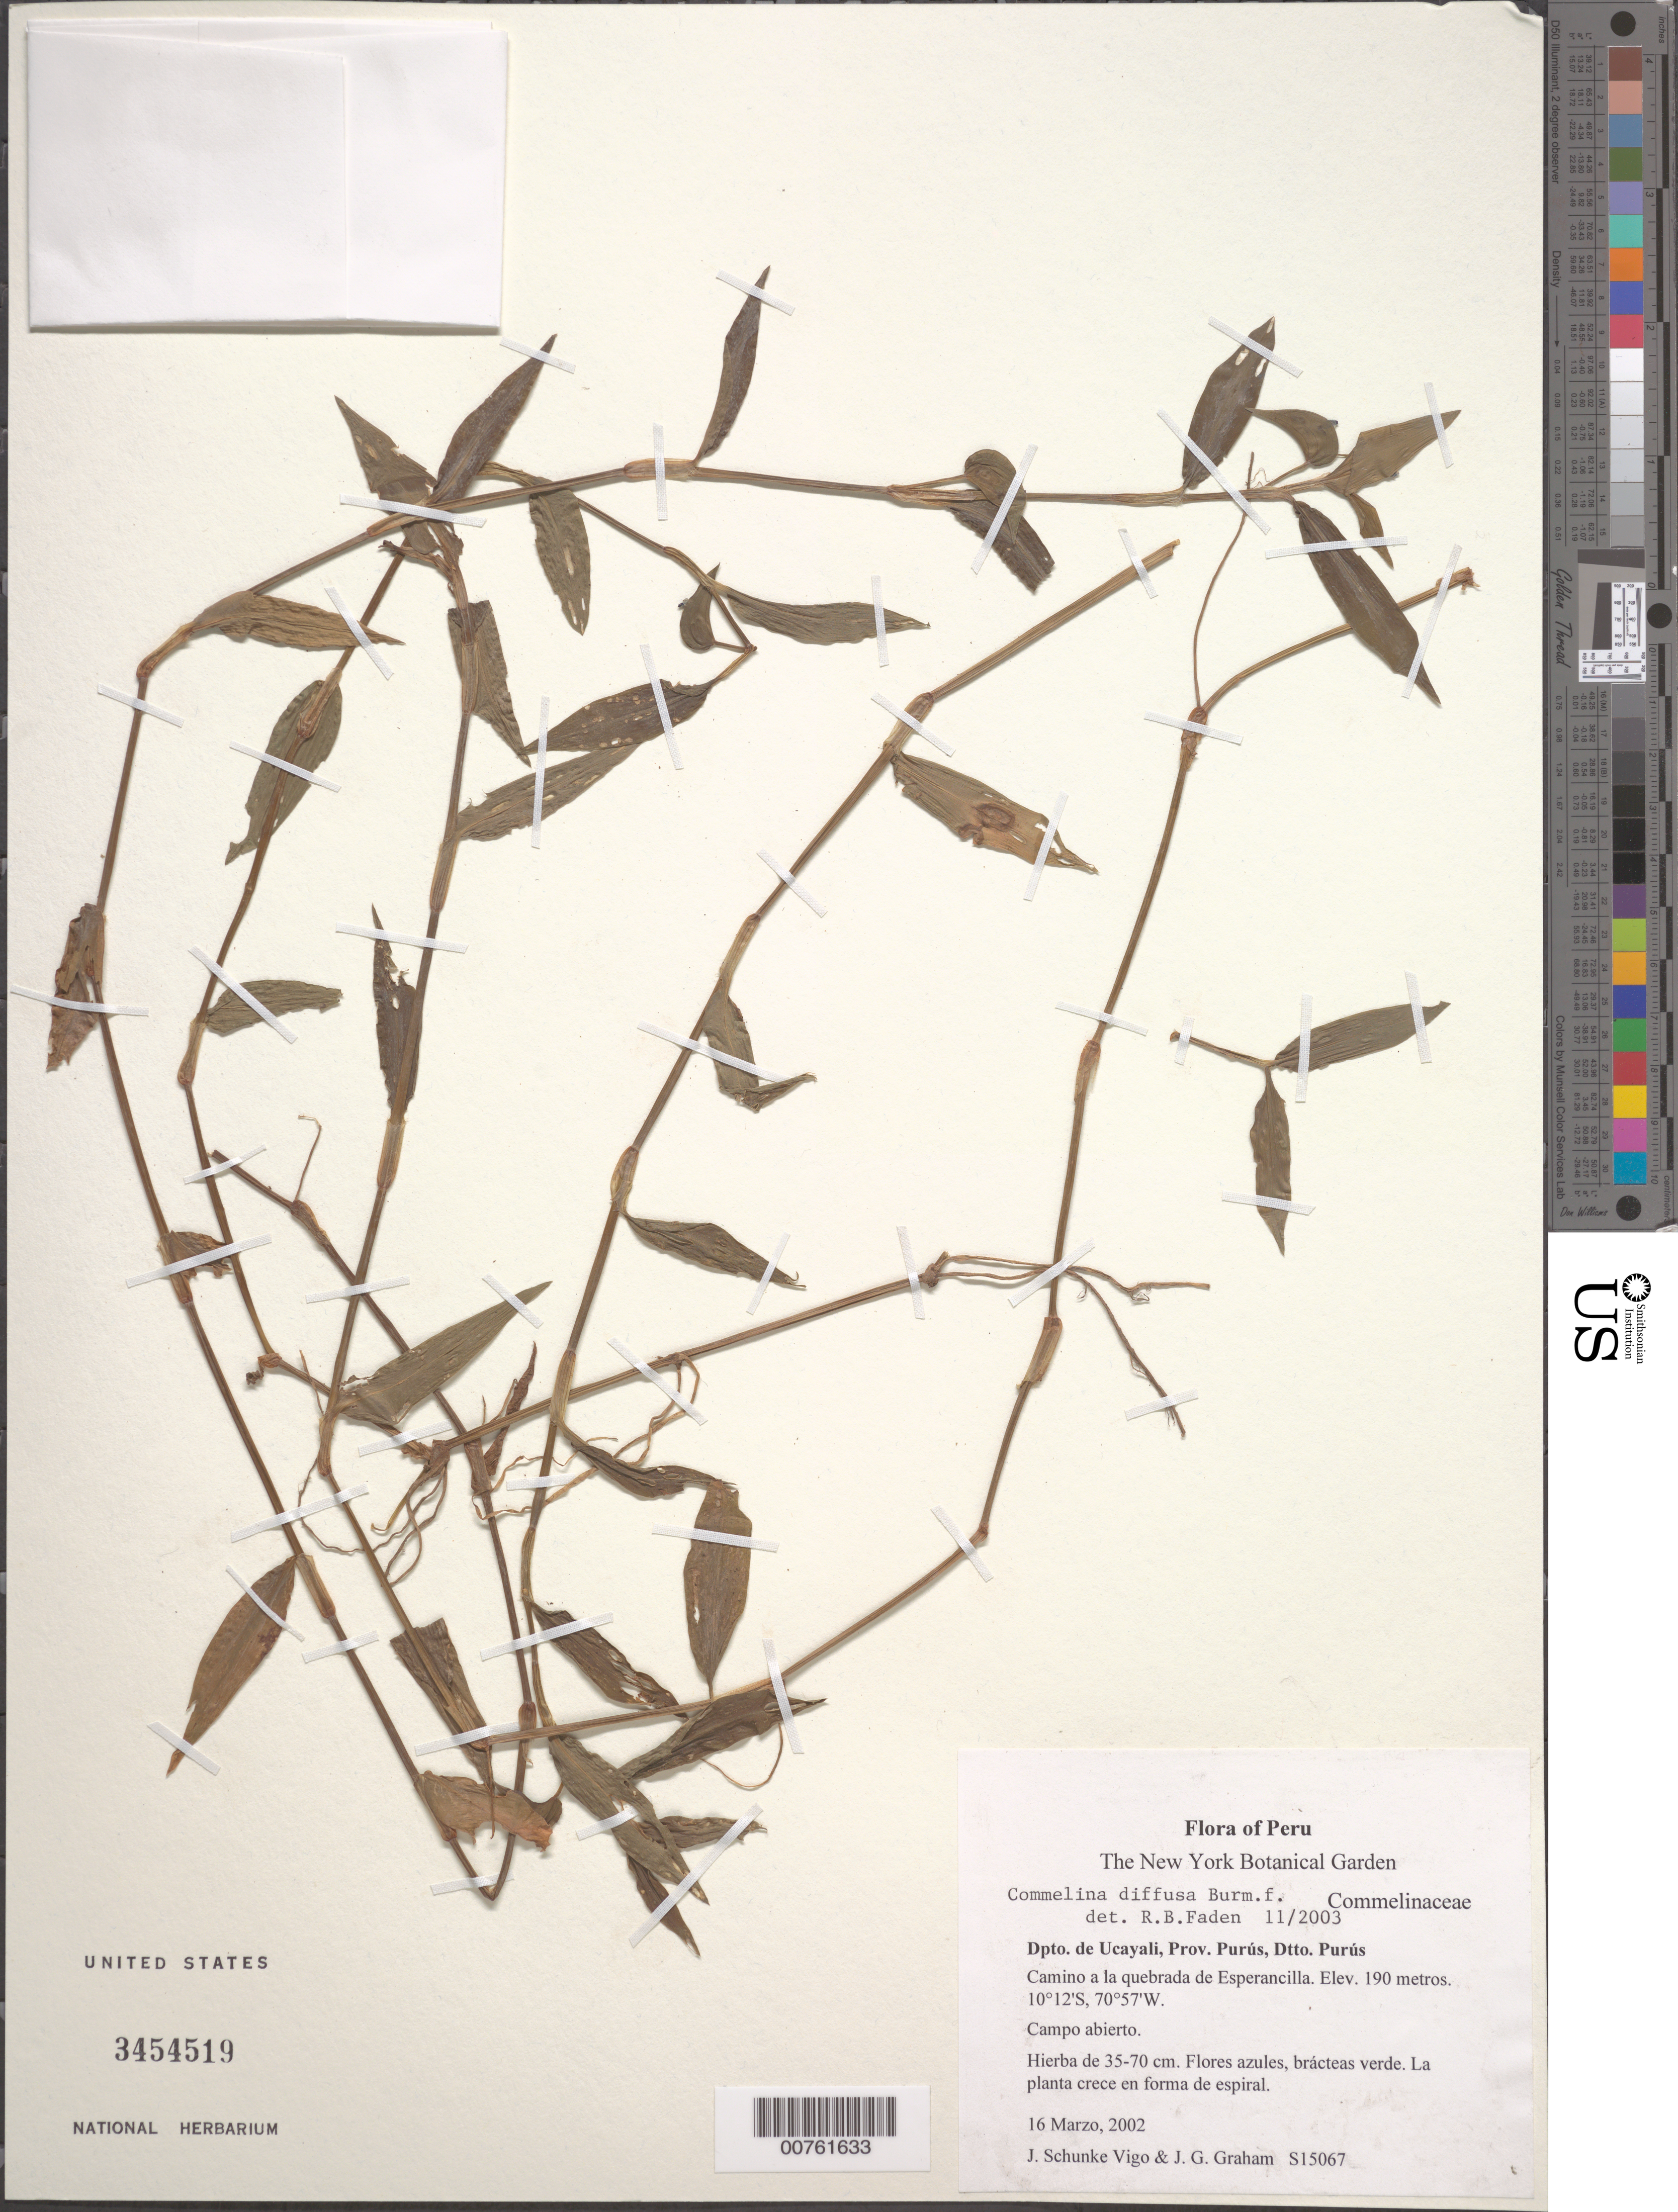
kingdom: Plantae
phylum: Tracheophyta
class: Liliopsida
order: Commelinales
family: Commelinaceae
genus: Commelina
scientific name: Commelina diffusa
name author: Burm. f.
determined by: Faden, Robert B., (US), Smithsonian Institution - National Museum of Natural History (UNITED STATES)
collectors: J. Schunke Vigo & J. Graham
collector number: S15067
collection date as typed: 16 Mar 2002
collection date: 2002-03-16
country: Peru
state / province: Ucayali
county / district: Purús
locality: Purus Camino a la quebrada de Esperancilla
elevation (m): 190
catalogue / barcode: US 3454519